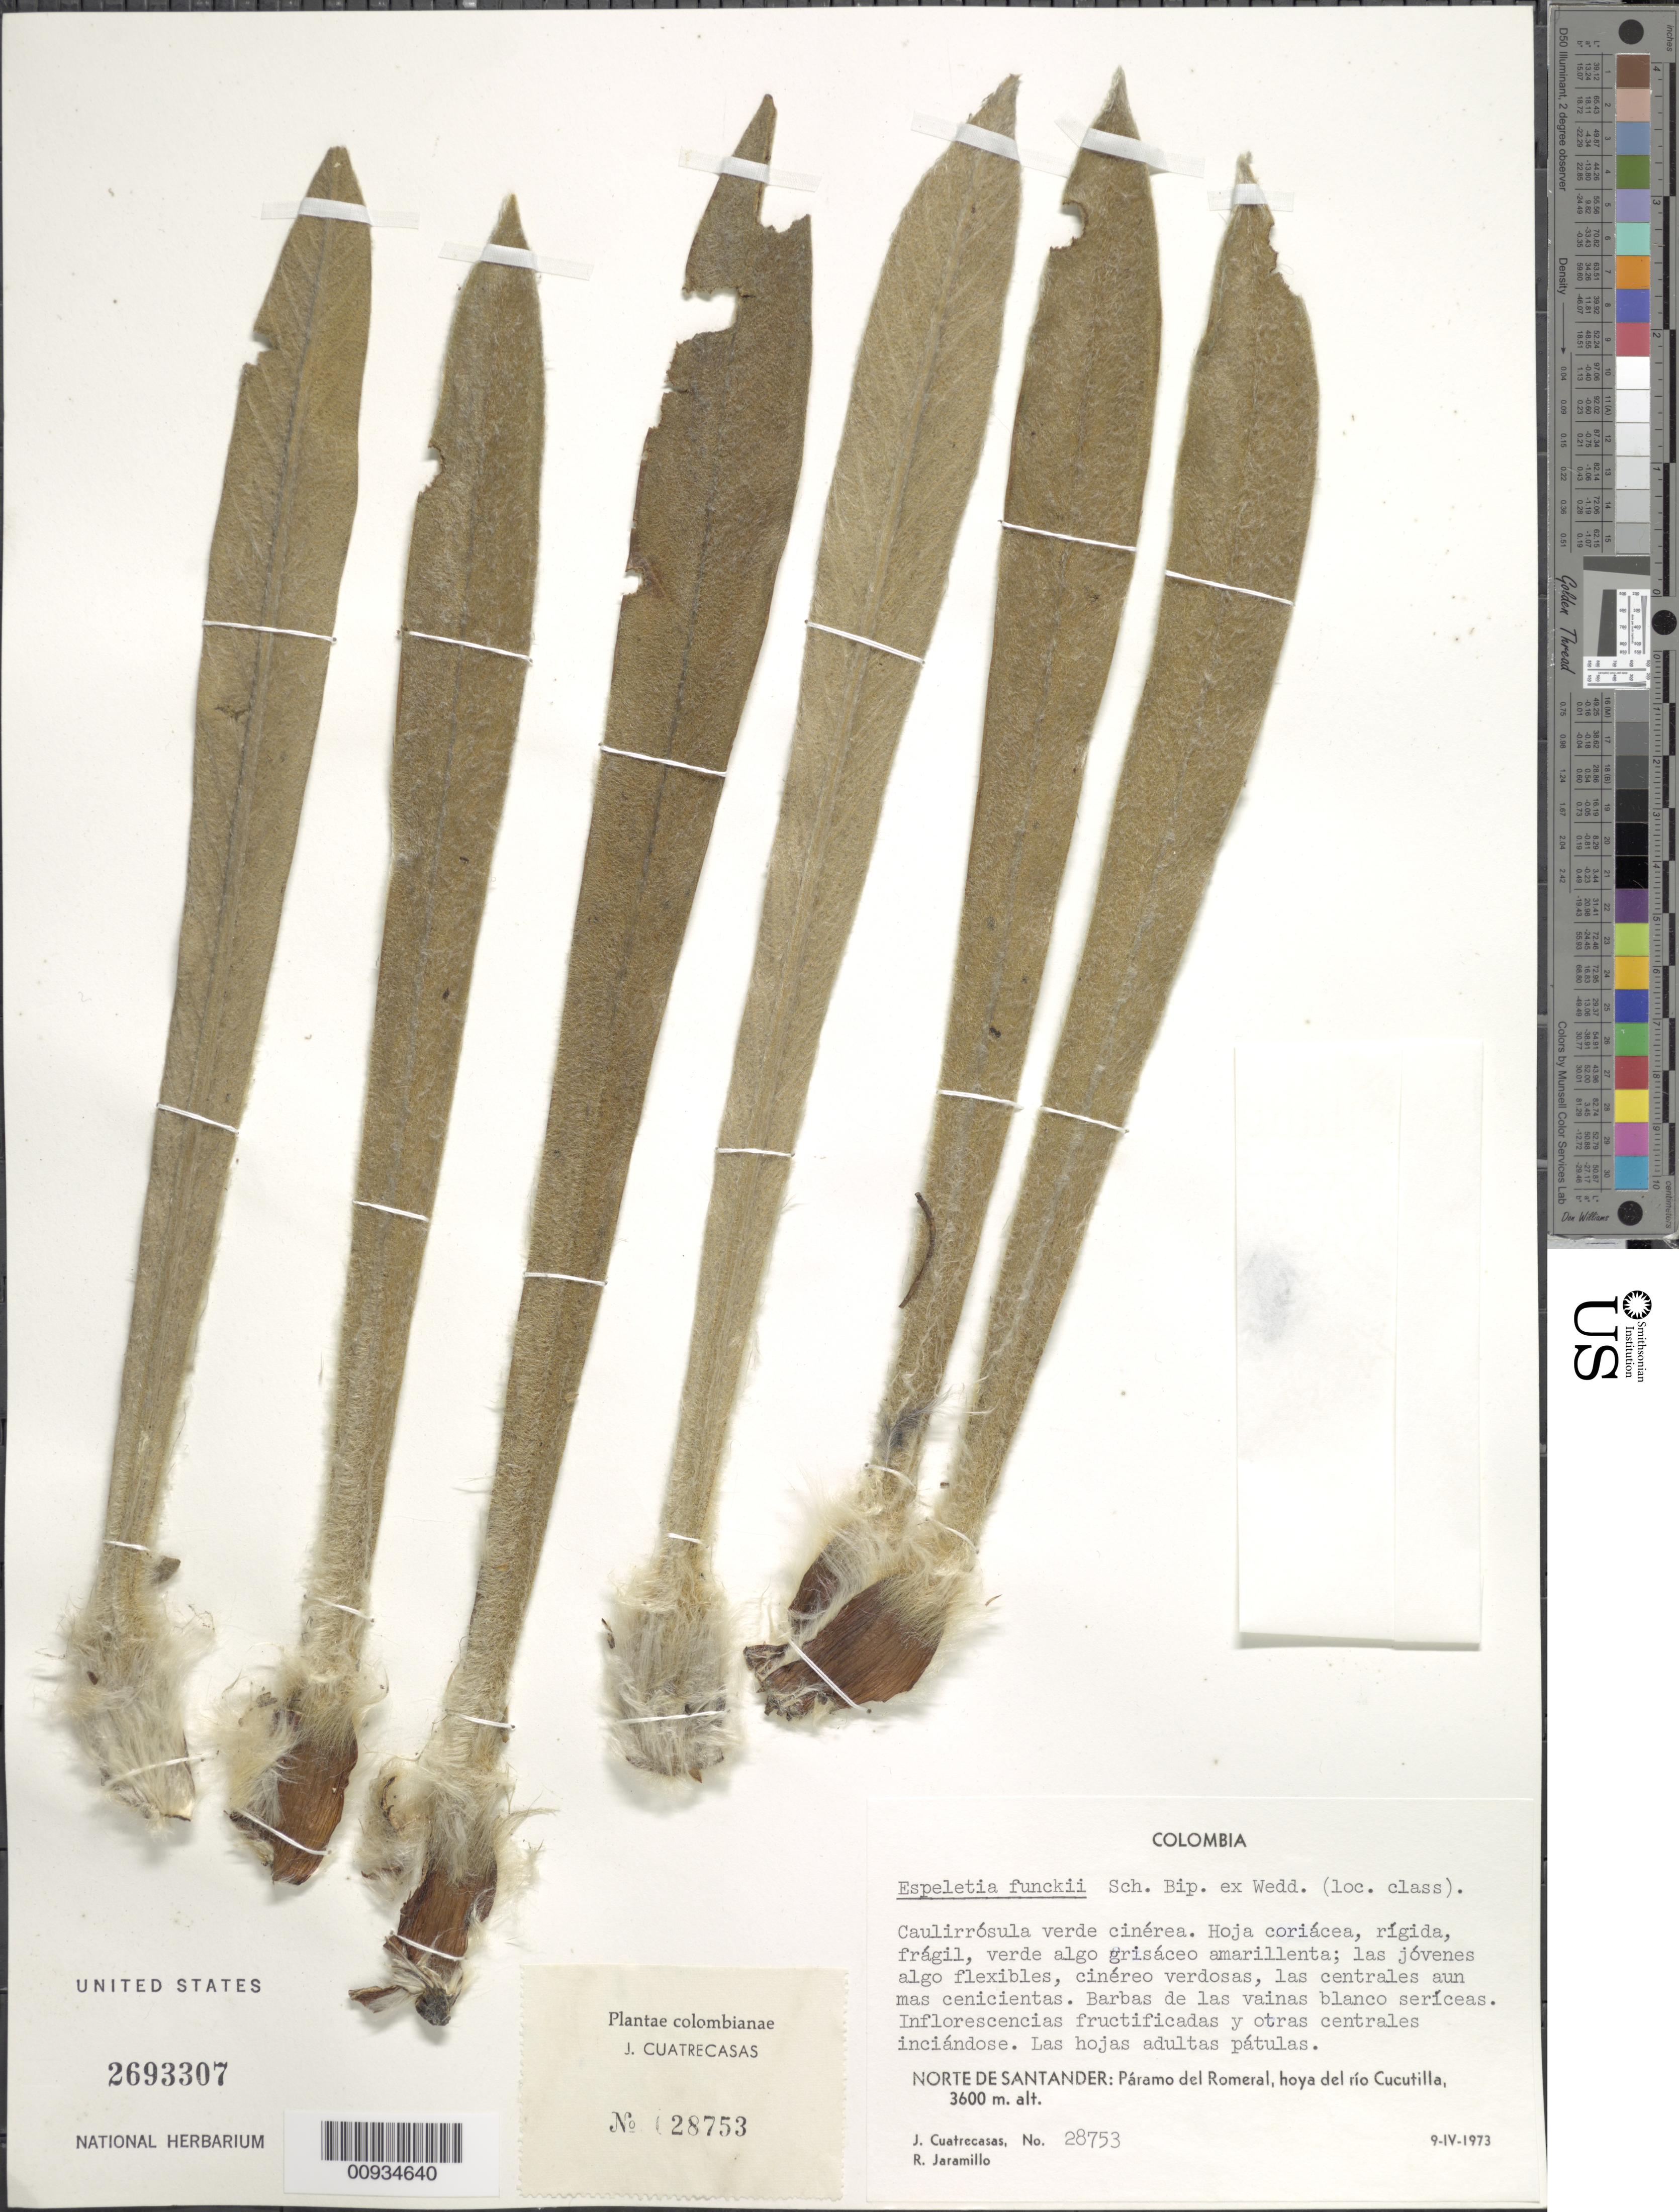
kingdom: Plantae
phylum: Tracheophyta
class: Magnoliopsida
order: Asterales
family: Asteraceae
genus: Espeletiopsis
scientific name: Espeletiopsis funckii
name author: (Sch. Bip. ex Wedd.) Cuatrec.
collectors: J. Cuatrecasas & R. Jaramillo M.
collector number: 28753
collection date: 1973-04-09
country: Colombia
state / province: Norte de Santander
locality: Norte de Santander: Paramo del Romeral, hjoya del rio Cucutilla,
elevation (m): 3600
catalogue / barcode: US 2693307